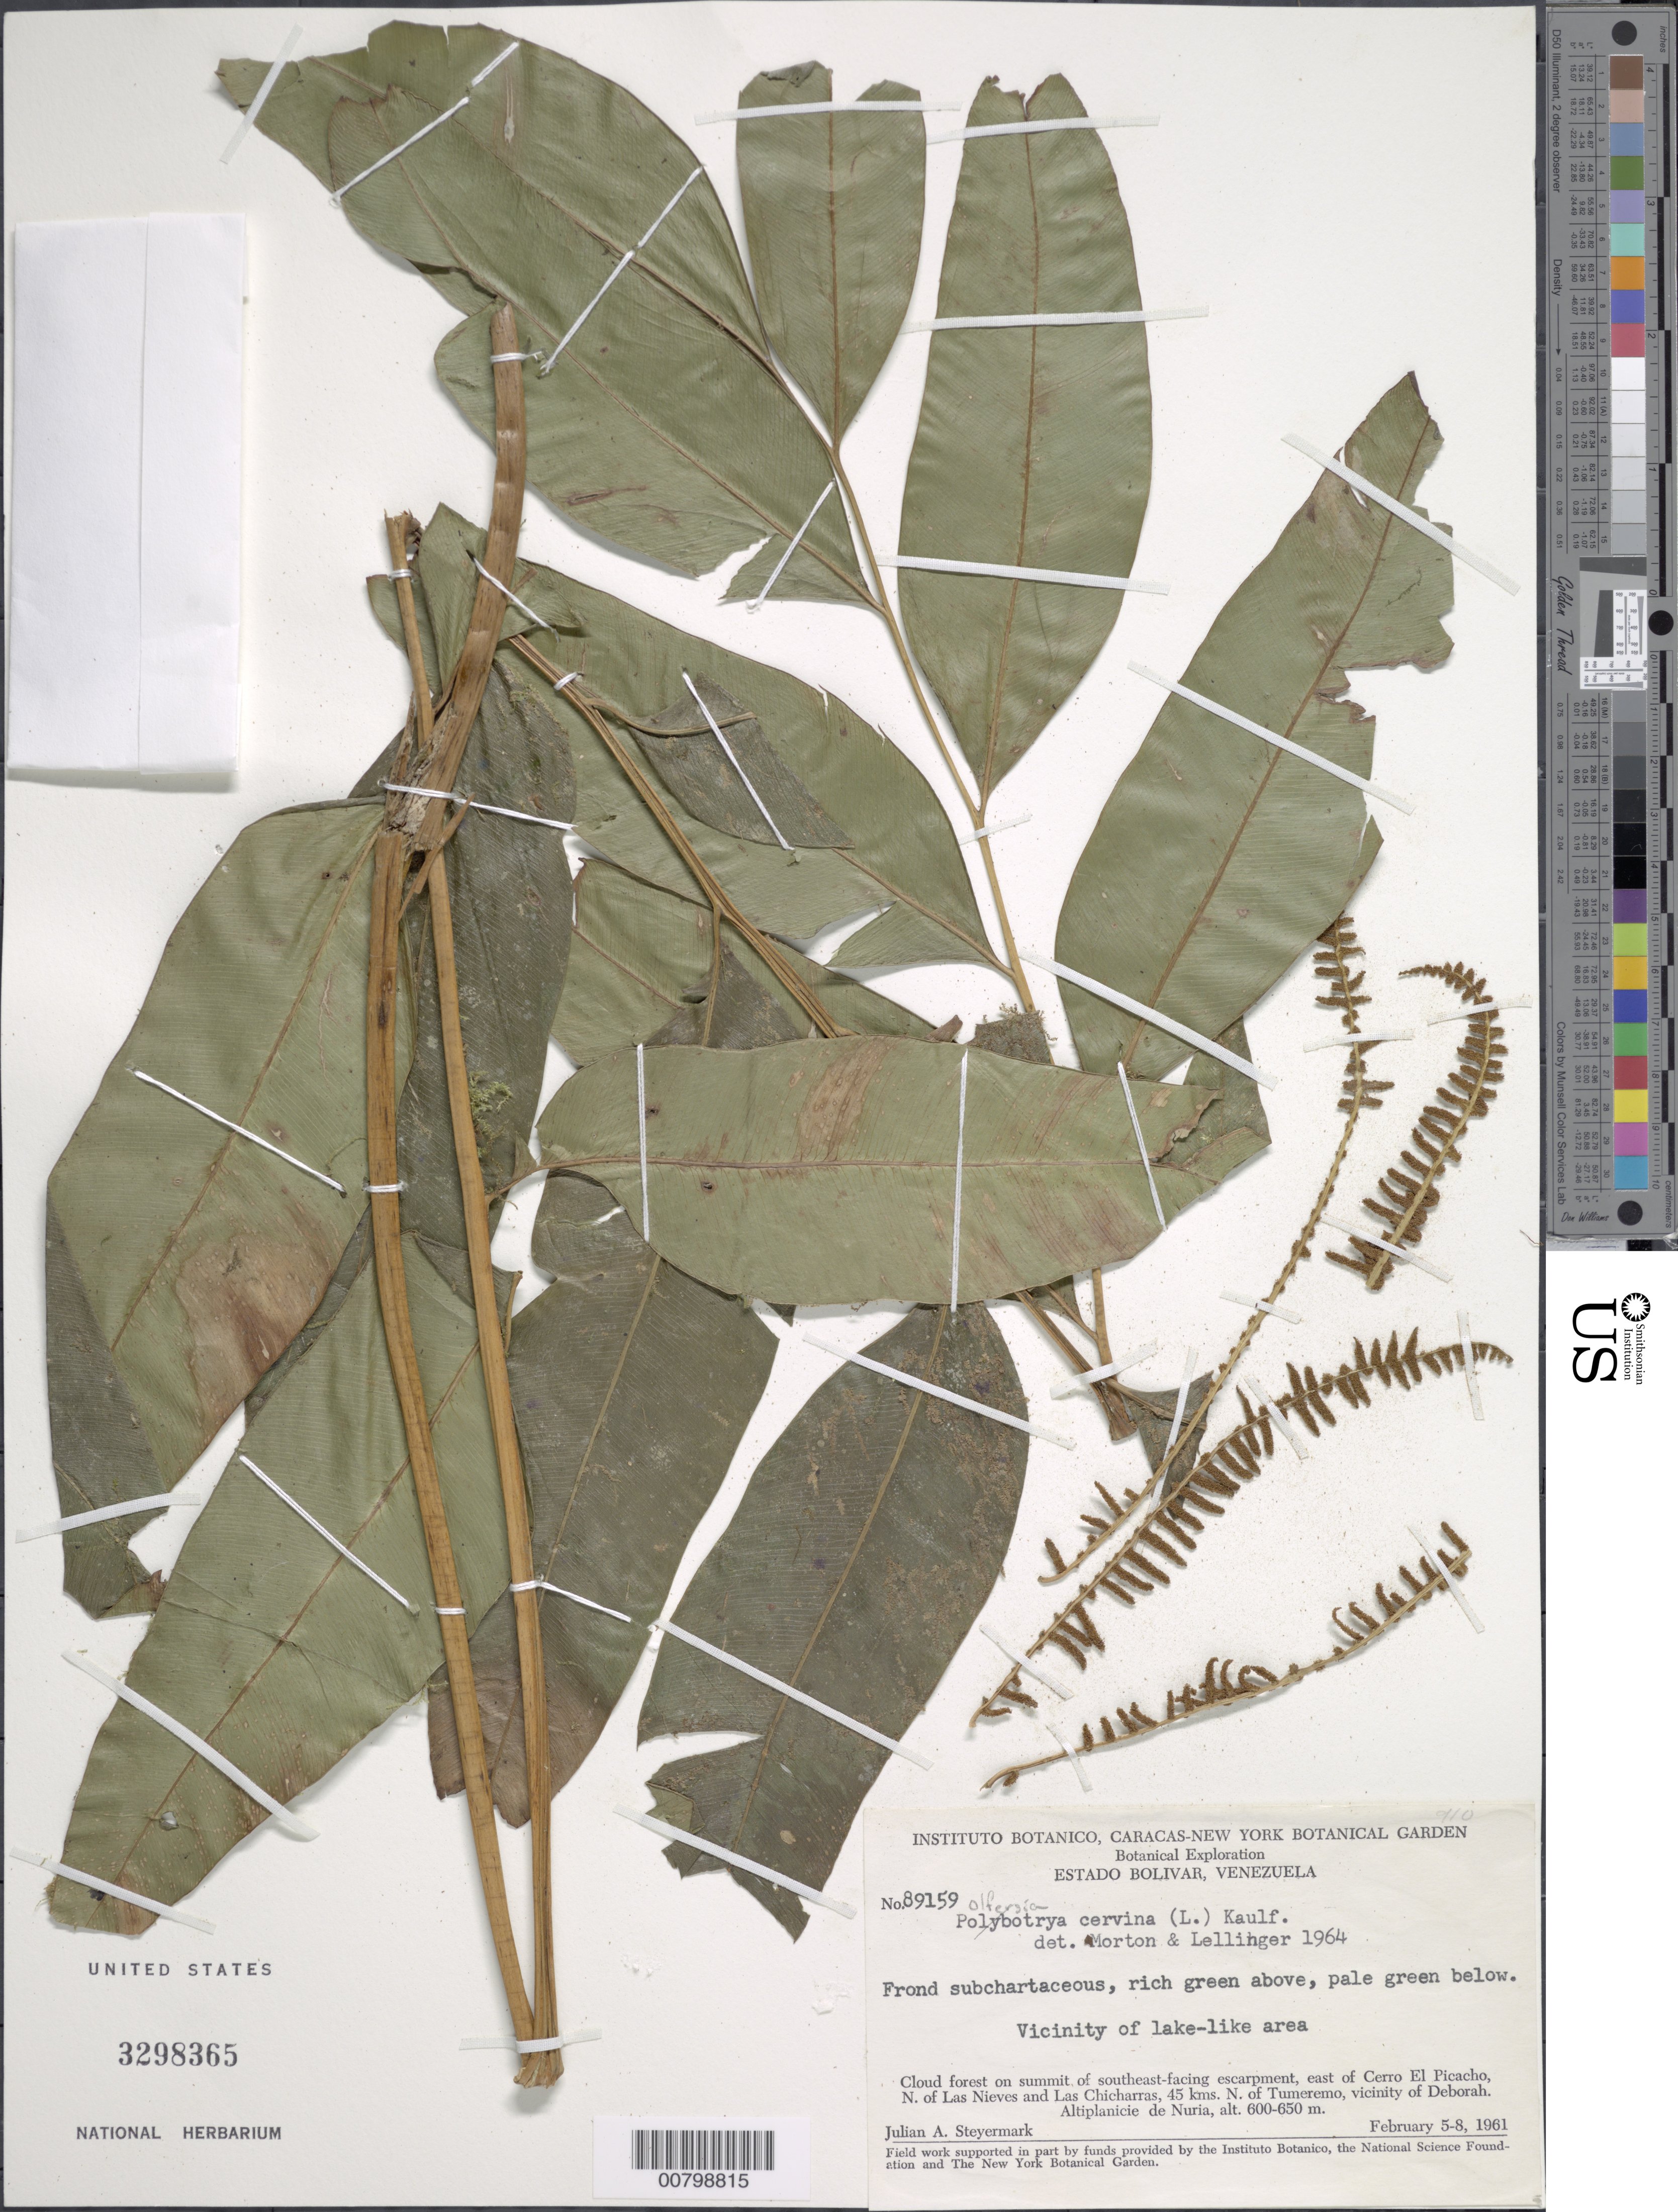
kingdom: Plantae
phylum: Tracheophyta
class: Polypodiopsida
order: Polypodiales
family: Dryopteridaceae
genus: Olfersia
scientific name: Olfersia cervina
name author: (L.) Kunze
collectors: J. Steyermark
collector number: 89159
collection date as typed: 5-Feb-61 to 8-Feb-61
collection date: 1961-02-05/1961-02-08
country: Venezuela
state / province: Bolívar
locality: Cerro El Picacho, E of, N of Las Nieves & Las Chicharras, 45 km N of Tumeremo; vic of Deborah; Altiplanicie de Nuria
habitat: Cloud forest on summit of southeast-facing escarpment, vic. lake-like area; on tree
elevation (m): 600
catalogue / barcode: US 3298365